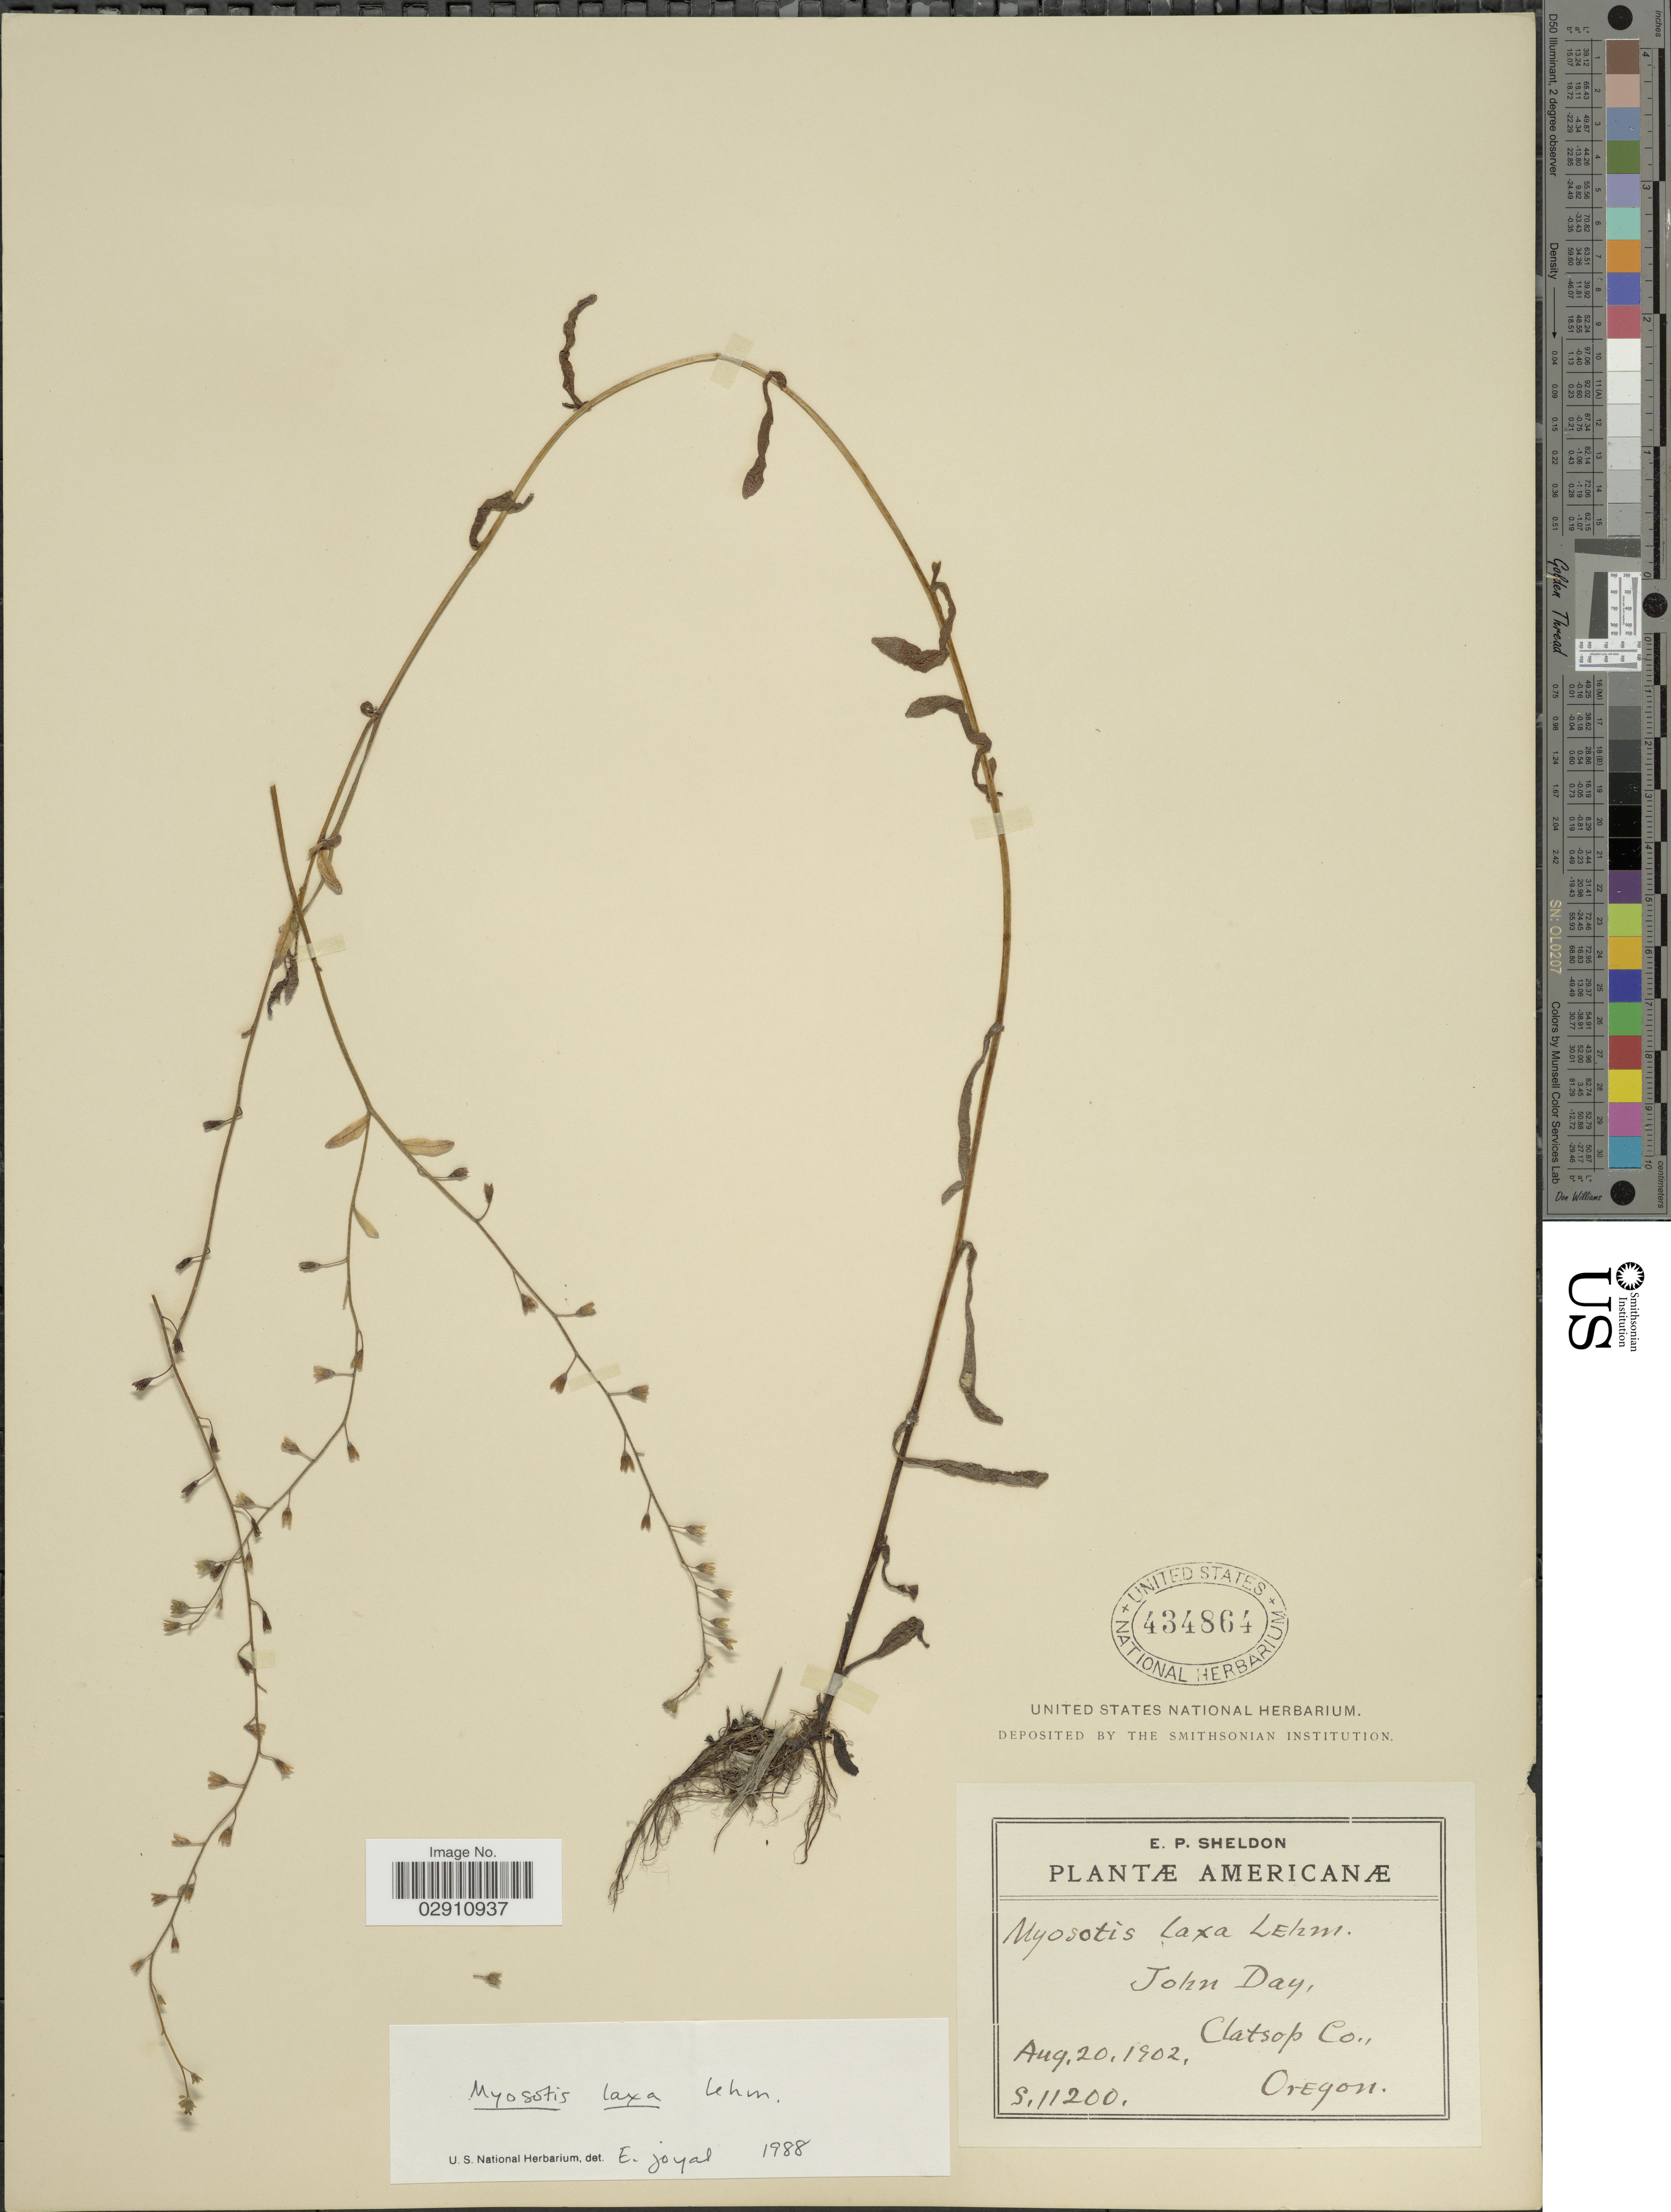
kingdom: Plantae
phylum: Tracheophyta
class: Magnoliopsida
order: Boraginales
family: Boraginaceae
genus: Myosotis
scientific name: Myosotis laxa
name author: F. Lehm.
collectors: E. P. Sheldon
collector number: S11200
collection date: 1902-08-20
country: United States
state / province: Oregon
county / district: Clatsop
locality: John Day, Clatsop Co.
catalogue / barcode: US 434864